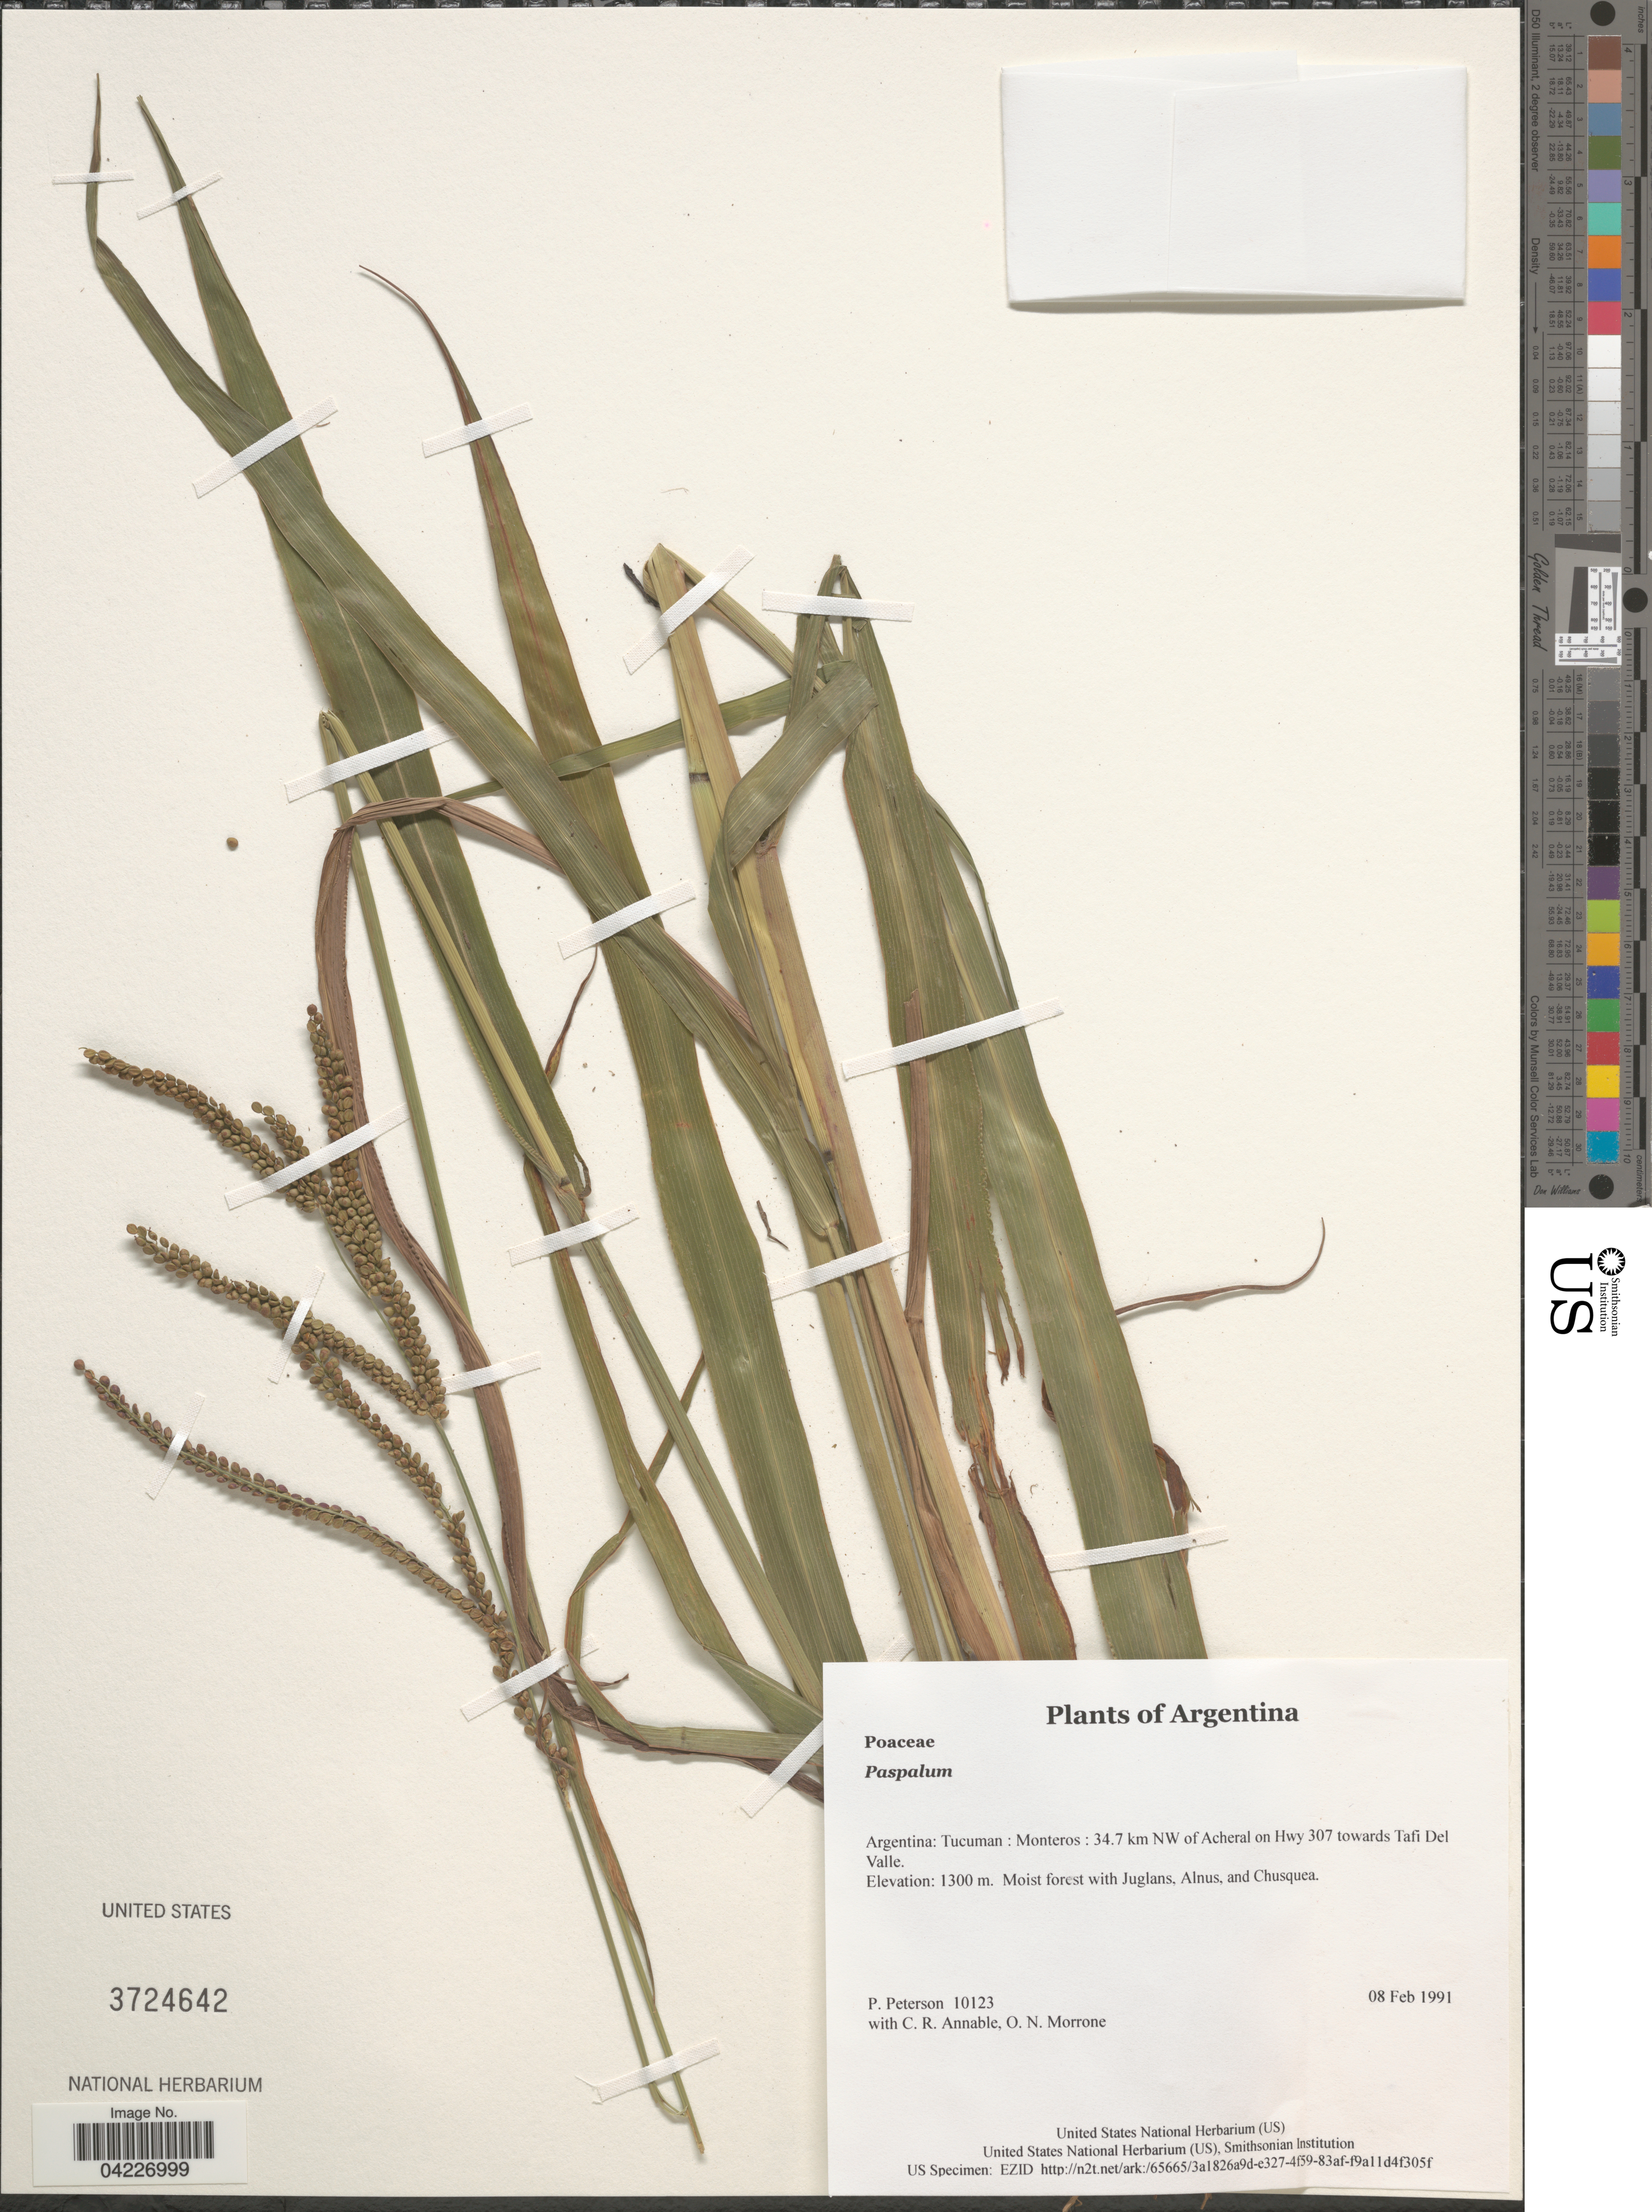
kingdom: Plantae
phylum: Tracheophyta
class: Liliopsida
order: Poales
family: Poaceae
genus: Paspalum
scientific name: Paspalum sp.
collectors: P. Peterson, C. R. Annable & O. N. Morrone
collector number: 10123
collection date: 1991-02-08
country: Argentina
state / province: Tucuman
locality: Monteros: 34.7 km NW of Acheral on Hwy 307 towards Tafi Del Valle.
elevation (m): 1300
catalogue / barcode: US 3724642